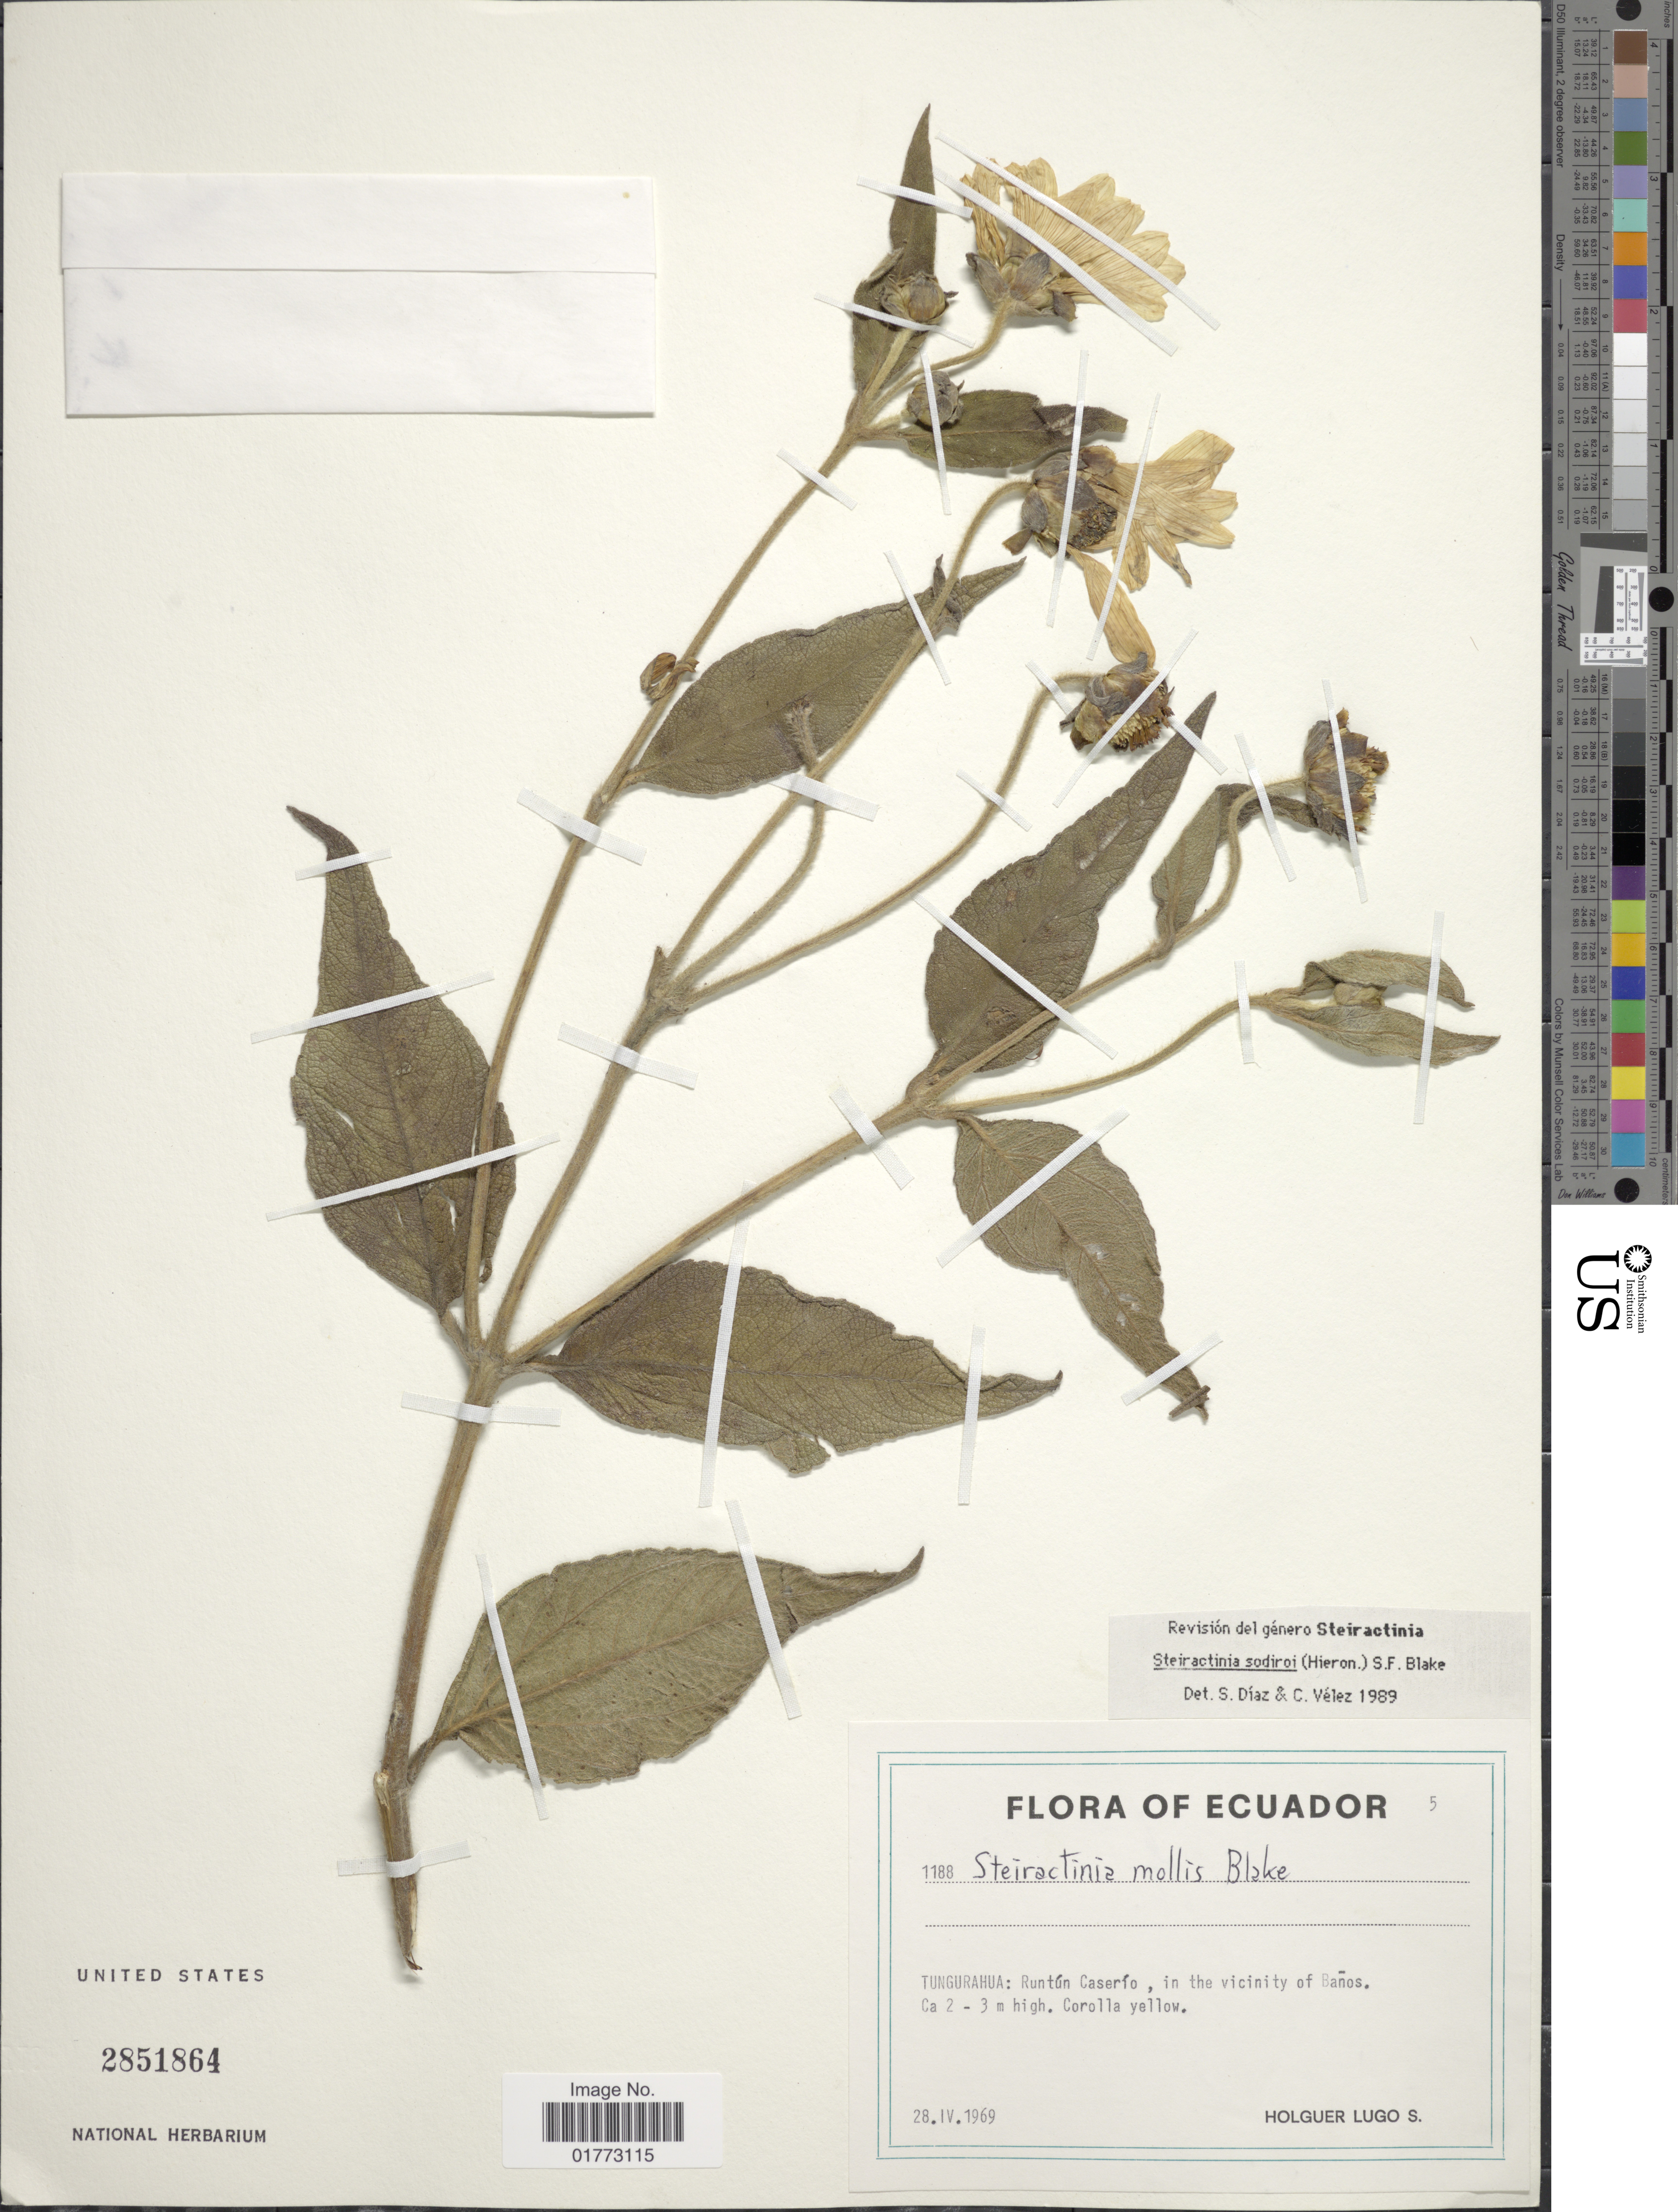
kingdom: Plantae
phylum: Tracheophyta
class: Magnoliopsida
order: Asterales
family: Asteraceae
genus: Steiractinia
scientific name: Steiractinia sodiroi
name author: (Hieron. ex Sodiro) S.F. Blake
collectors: H. Lugo S.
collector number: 1188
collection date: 1969-04-28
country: Ecuador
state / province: Tungurahua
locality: Runtun Caserio, in the vicinity of Banos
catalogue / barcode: US 2851864